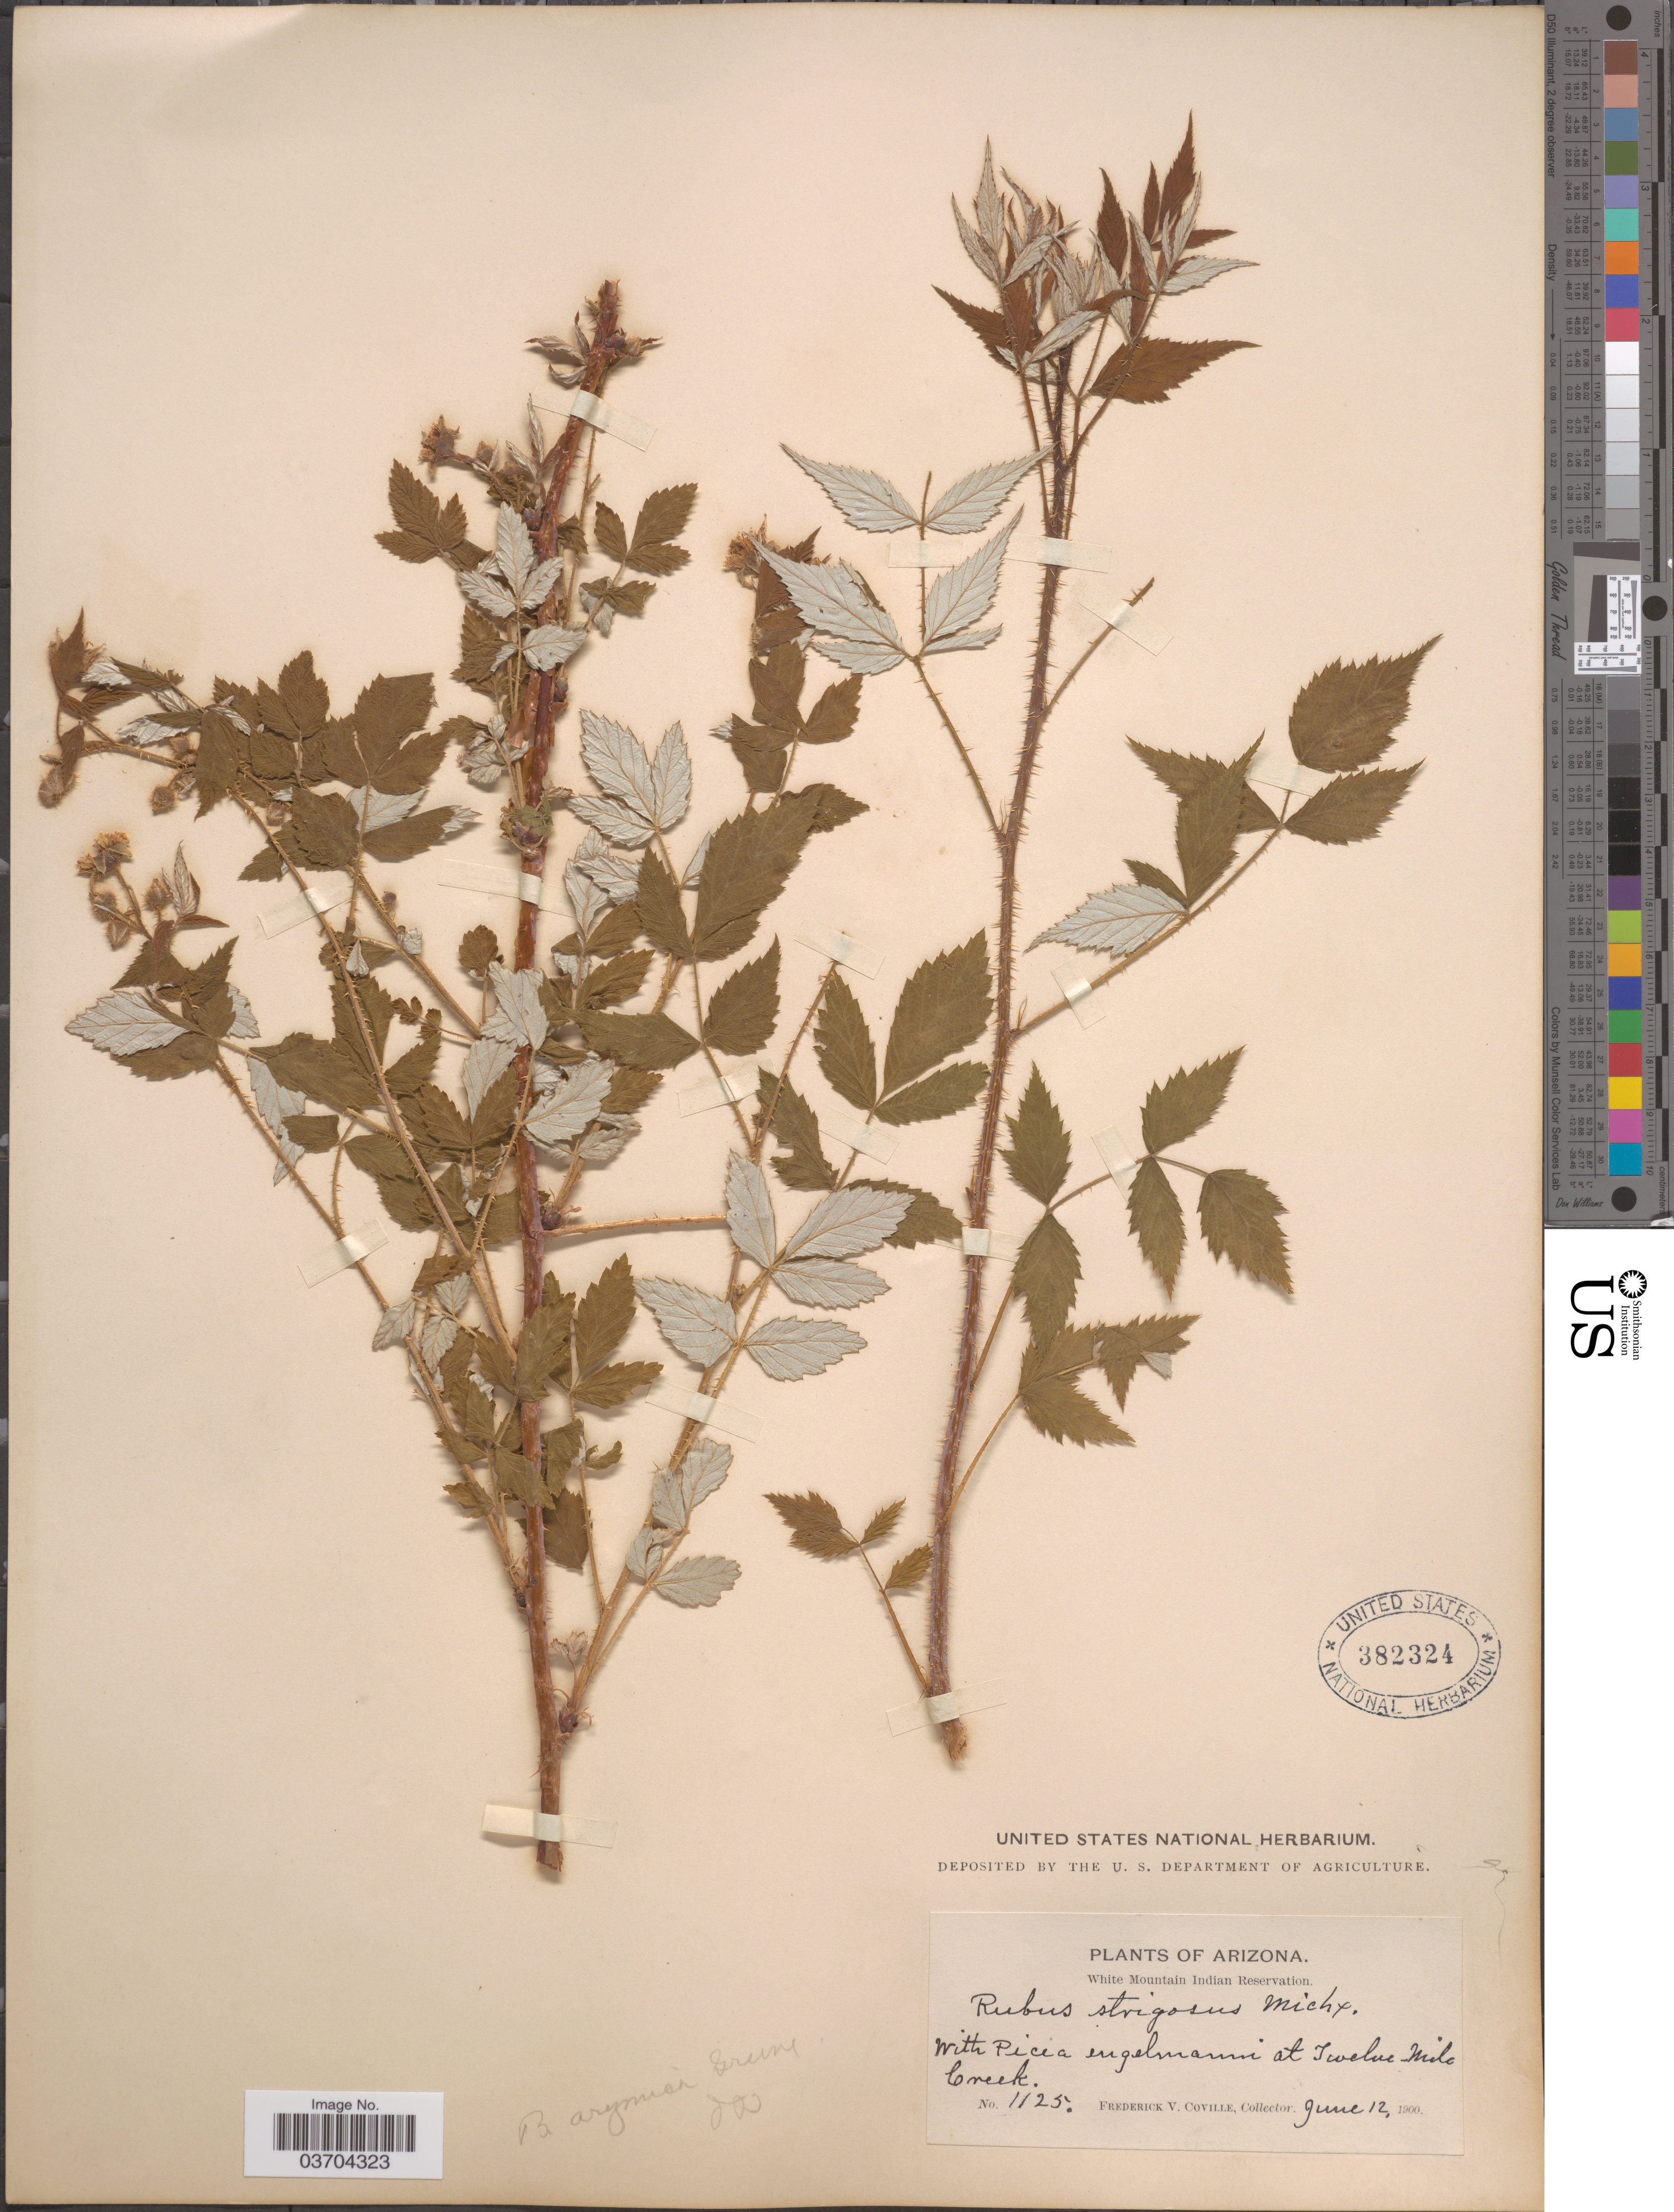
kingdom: Plantae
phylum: Tracheophyta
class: Magnoliopsida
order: Rosales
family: Rosaceae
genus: Rubus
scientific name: Rubus arizonicus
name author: (Greene) Rydb.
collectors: F. V. Coville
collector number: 1125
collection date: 1900-06-12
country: United States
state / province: Arizona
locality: White Mountain Indian Reservation. At Twelve Mile Creek.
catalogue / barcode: US 382324